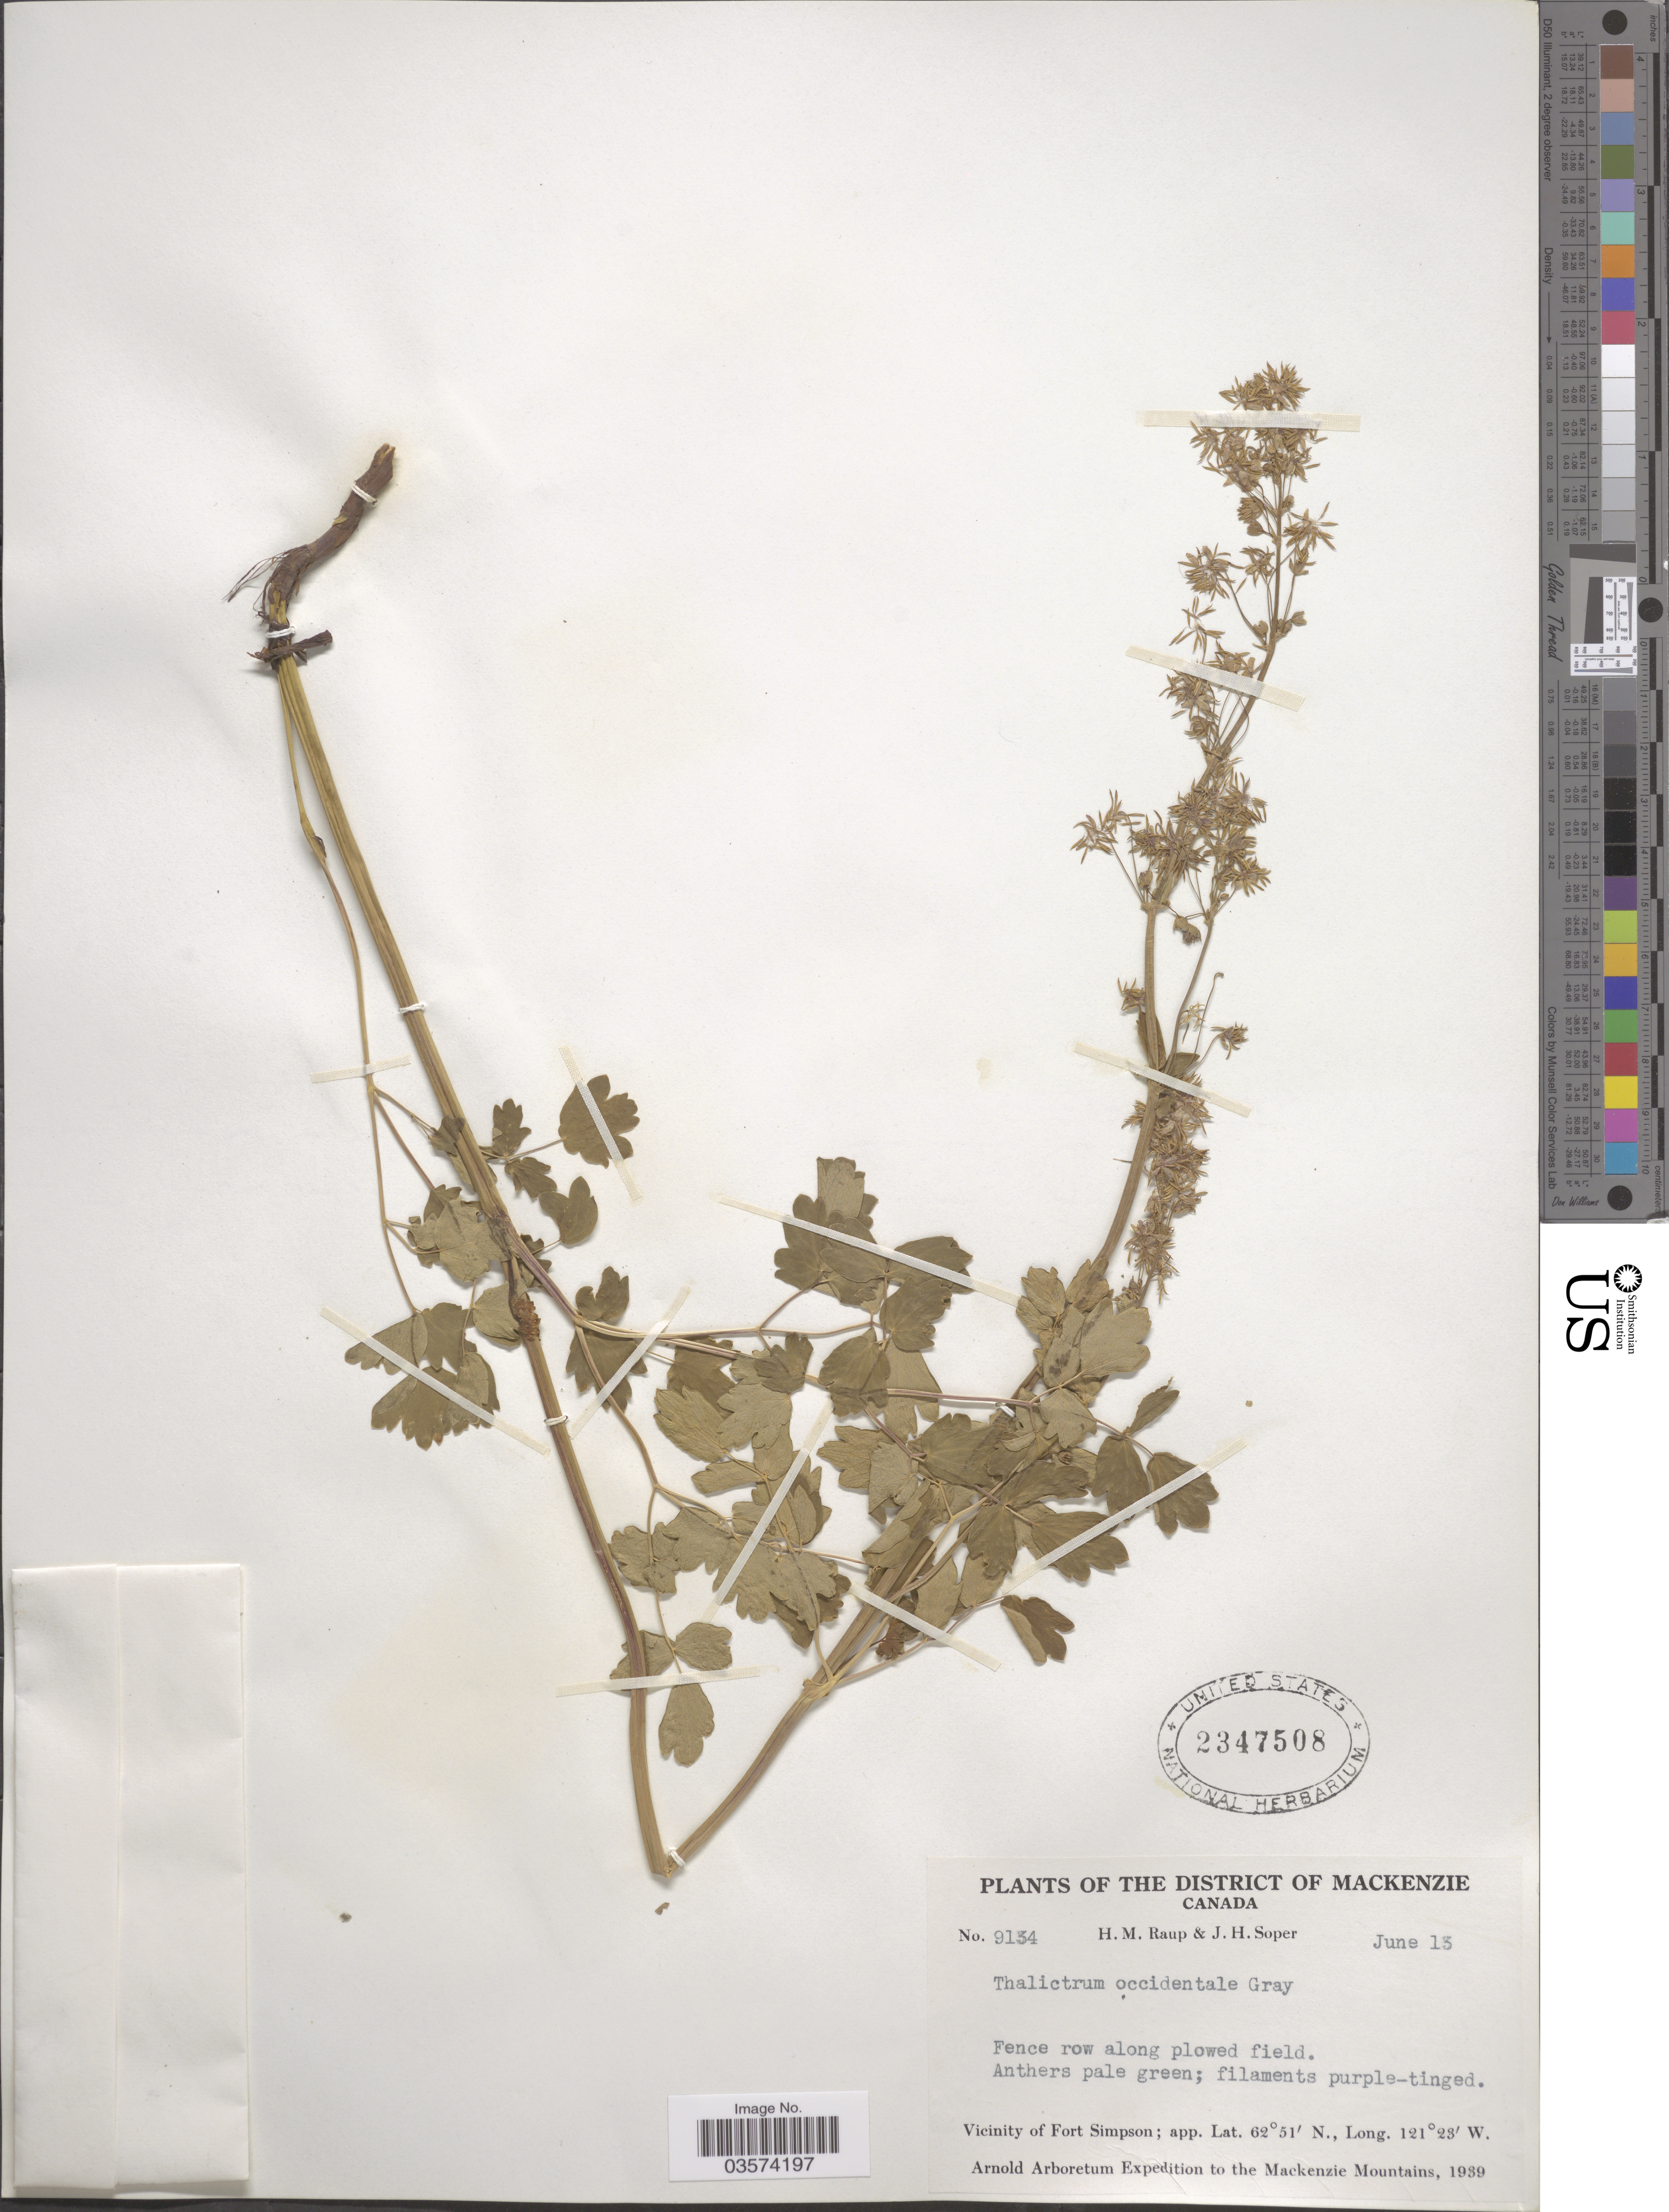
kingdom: Plantae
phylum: Tracheophyta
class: Magnoliopsida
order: Ranunculales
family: Ranunculaceae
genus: Thalictrum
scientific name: Thalictrum occidentale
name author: A. Gray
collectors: H. Raup & J. H. Soper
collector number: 9134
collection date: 1939-06-13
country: Canada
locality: The District of Mackenzie. Vicinity of Fort Simpson. Mackenzie Mountains.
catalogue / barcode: US 2347508